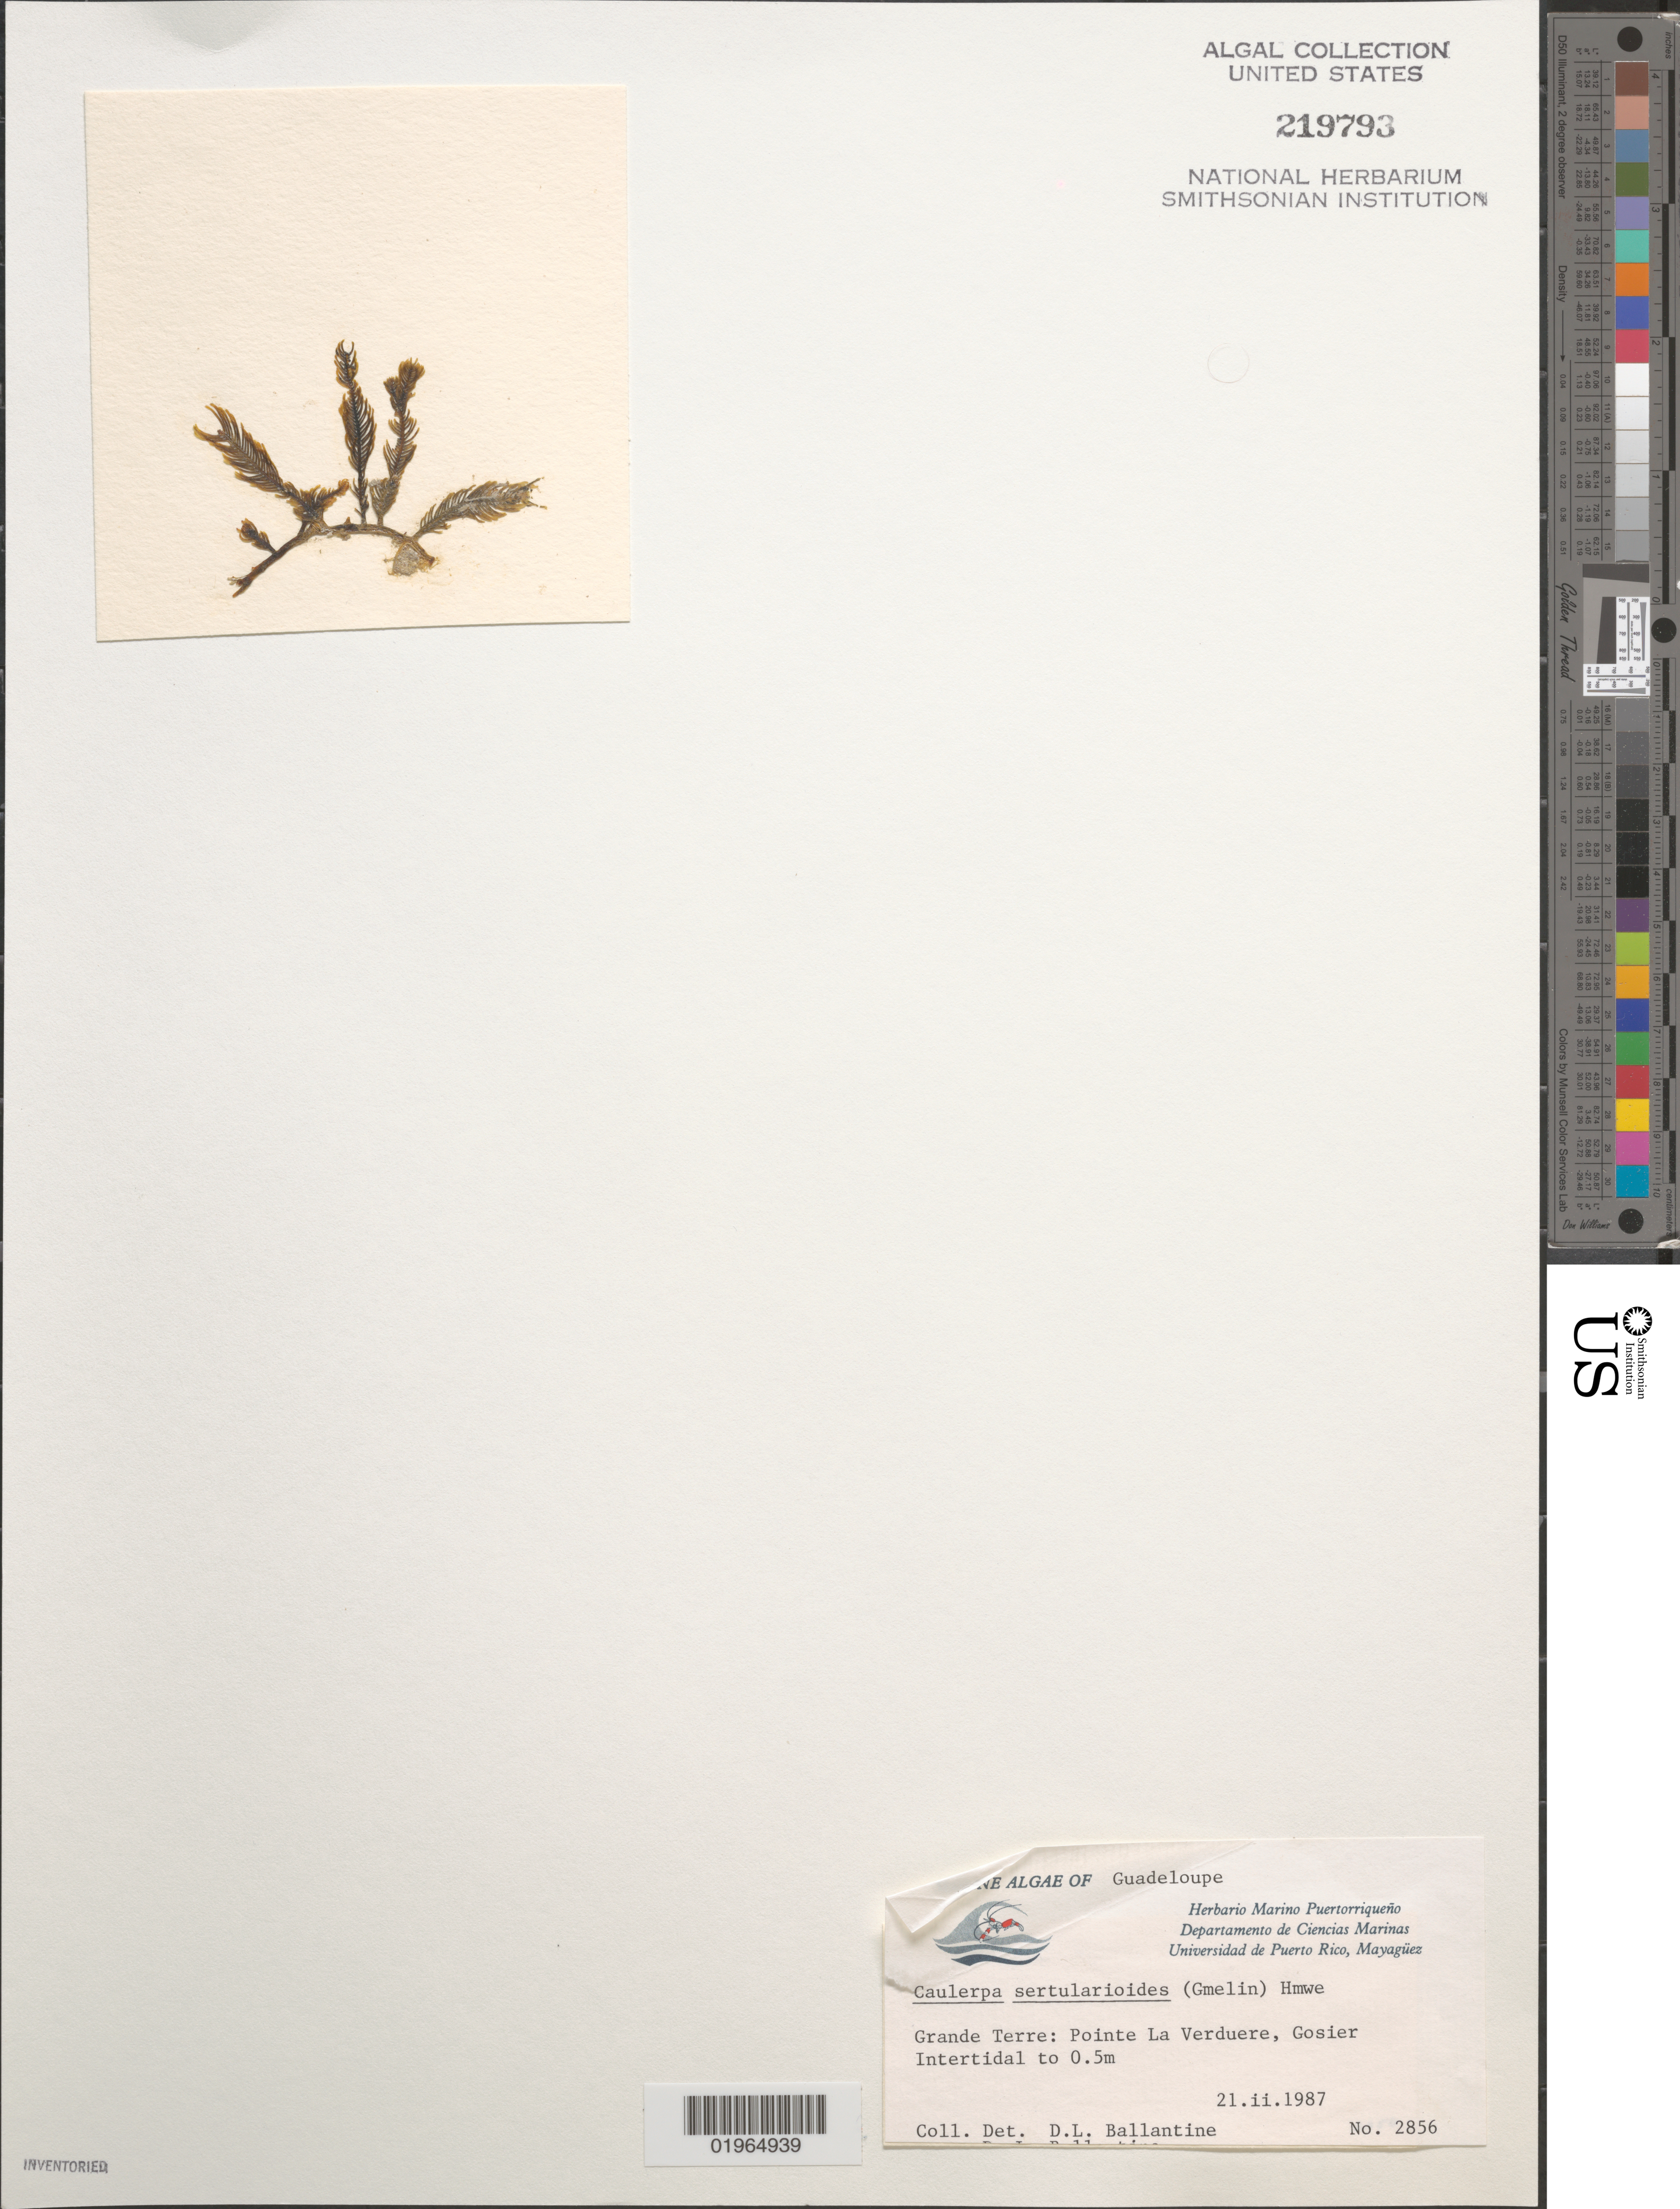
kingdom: Plantae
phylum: Chlorophyta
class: Ulvophyceae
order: Bryopsidales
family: Caulerpaceae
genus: Caulerpa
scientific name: Caulerpa sertularioides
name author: (S.G. Gmel.) M. Howe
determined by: Ballantine, D. L.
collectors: D.L. Ballantine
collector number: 2856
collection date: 1987-02-21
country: Guadeloupe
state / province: Grande Terre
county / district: Gosier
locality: Pointe la verduere. Intertidal to 0.5m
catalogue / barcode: US 219793